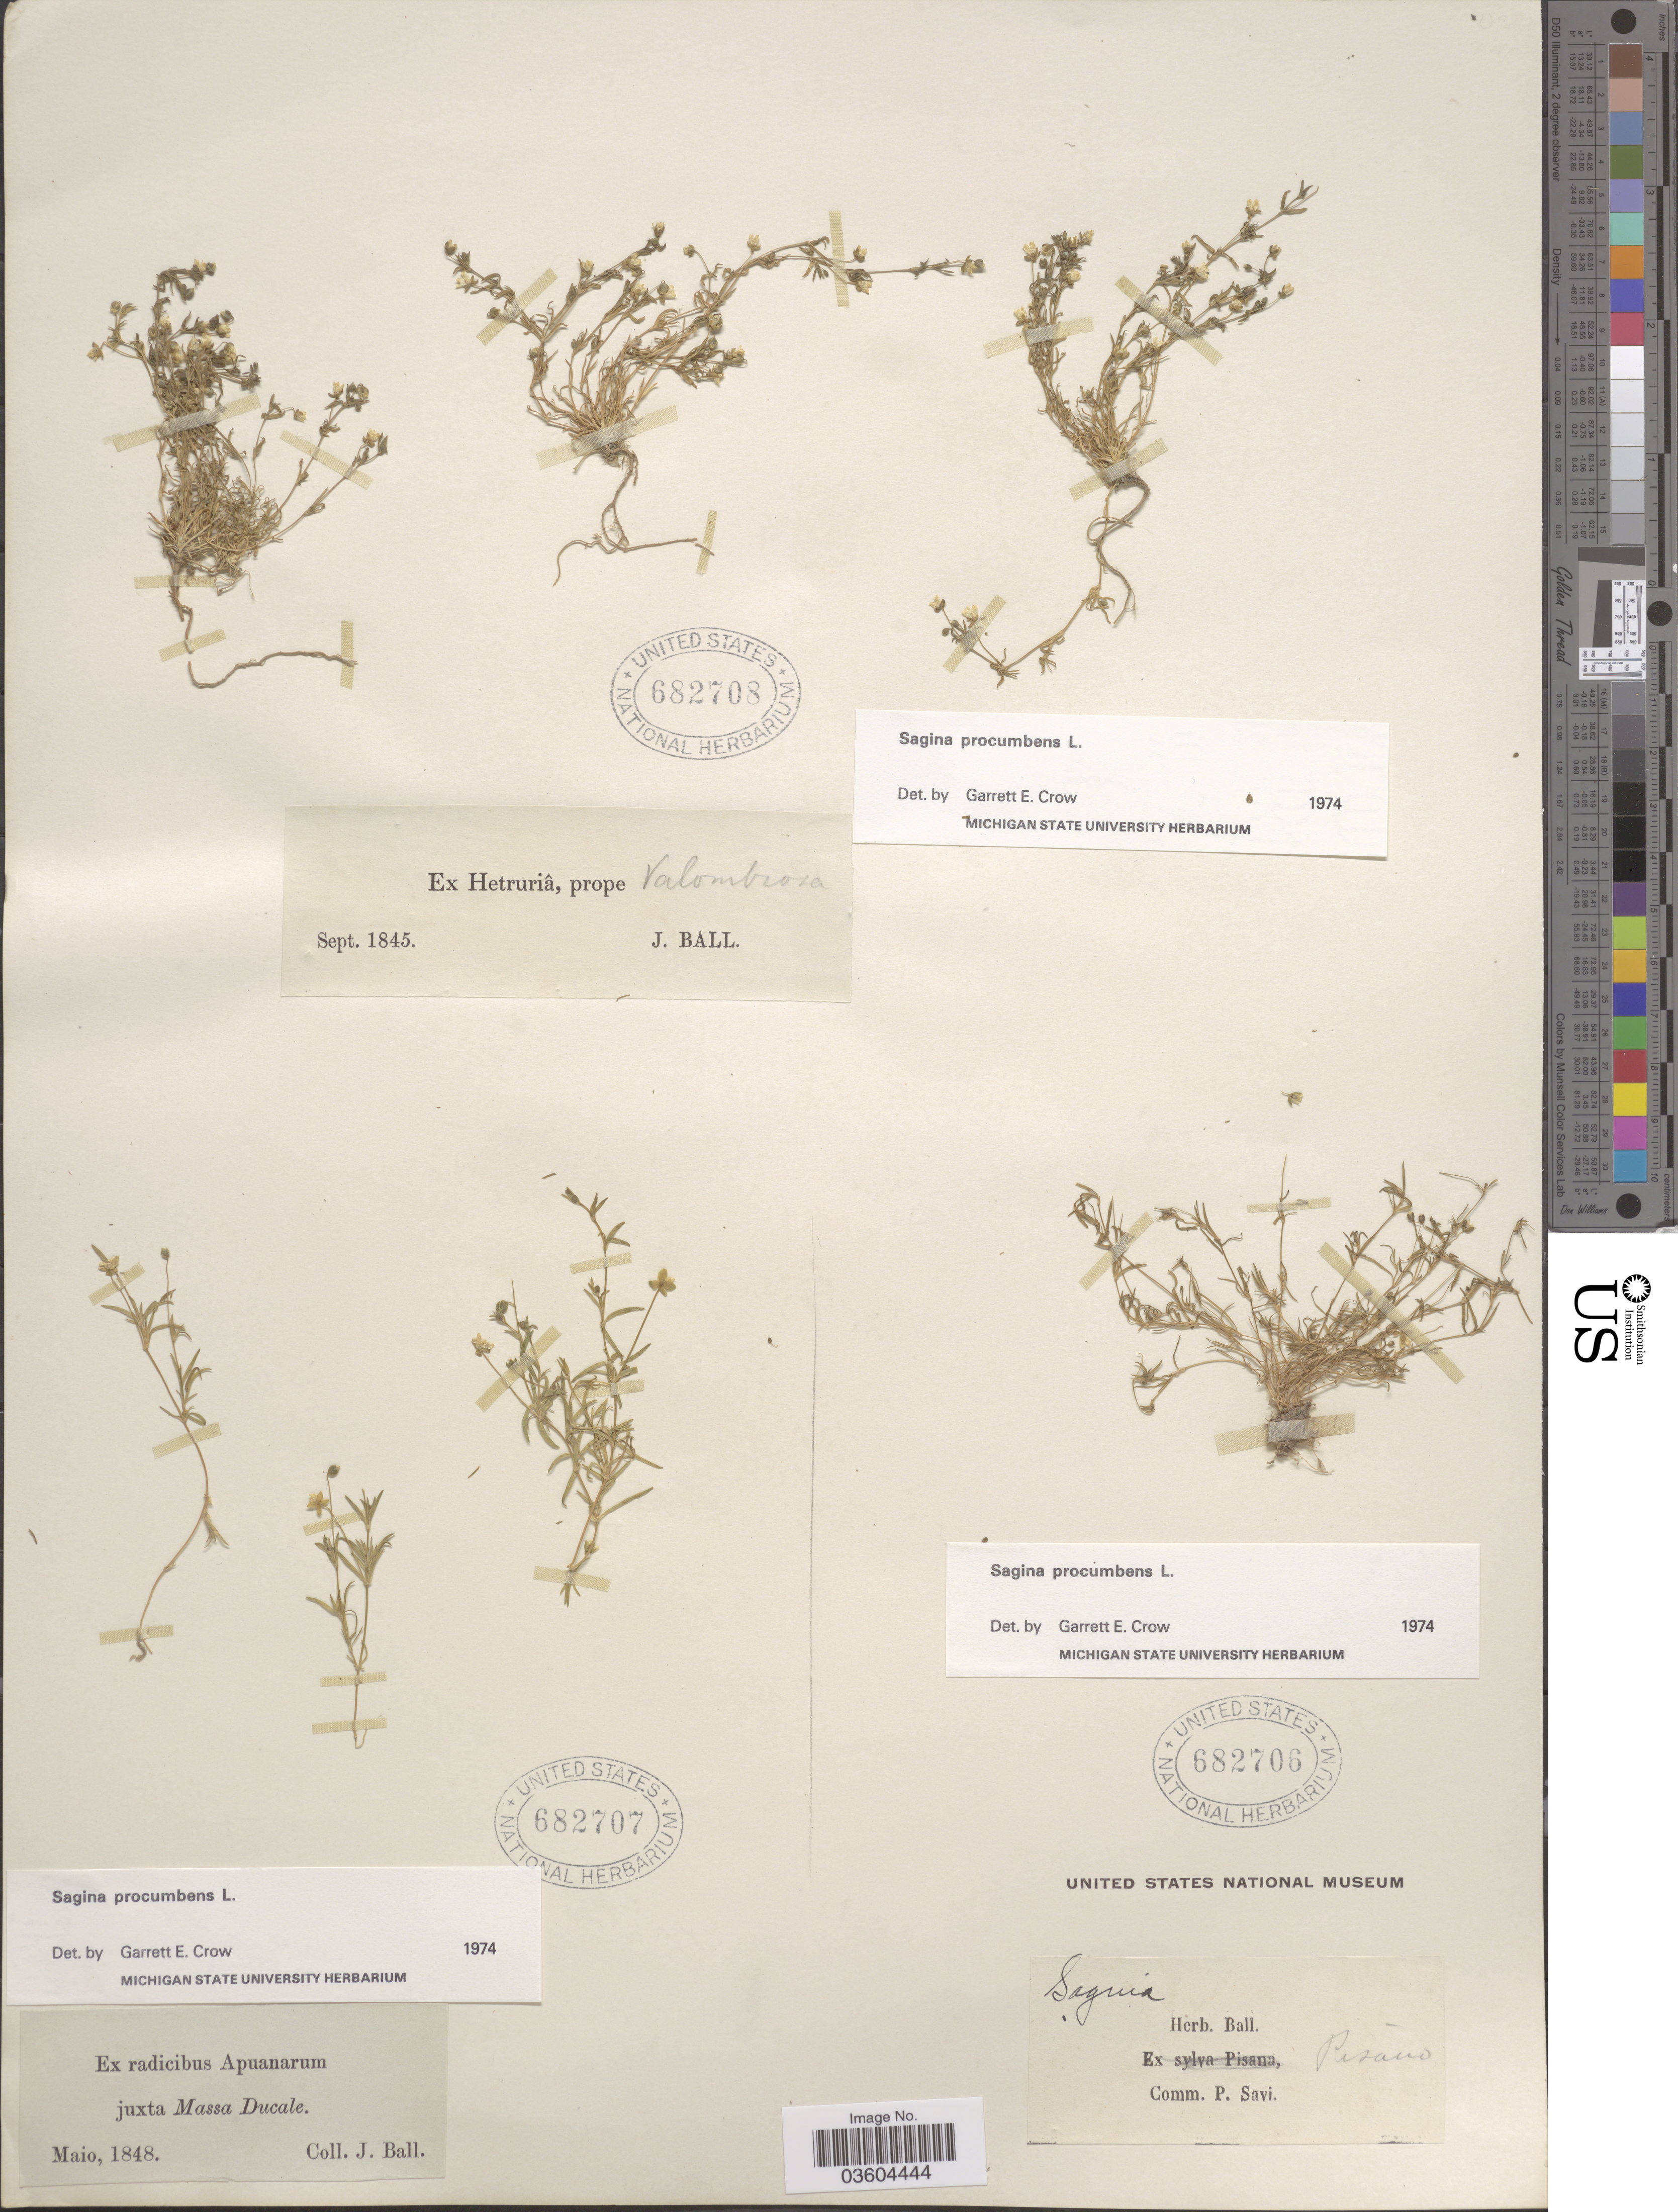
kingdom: Plantae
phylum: Tracheophyta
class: Magnoliopsida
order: Caryophyllales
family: Caryophyllaceae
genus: Sagina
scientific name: Sagina procumbens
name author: L.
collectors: J. Ball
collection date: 1848-05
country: Italy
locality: Ex radicibus Apuanarum juxta Massa Ducale.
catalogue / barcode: US 682707-2